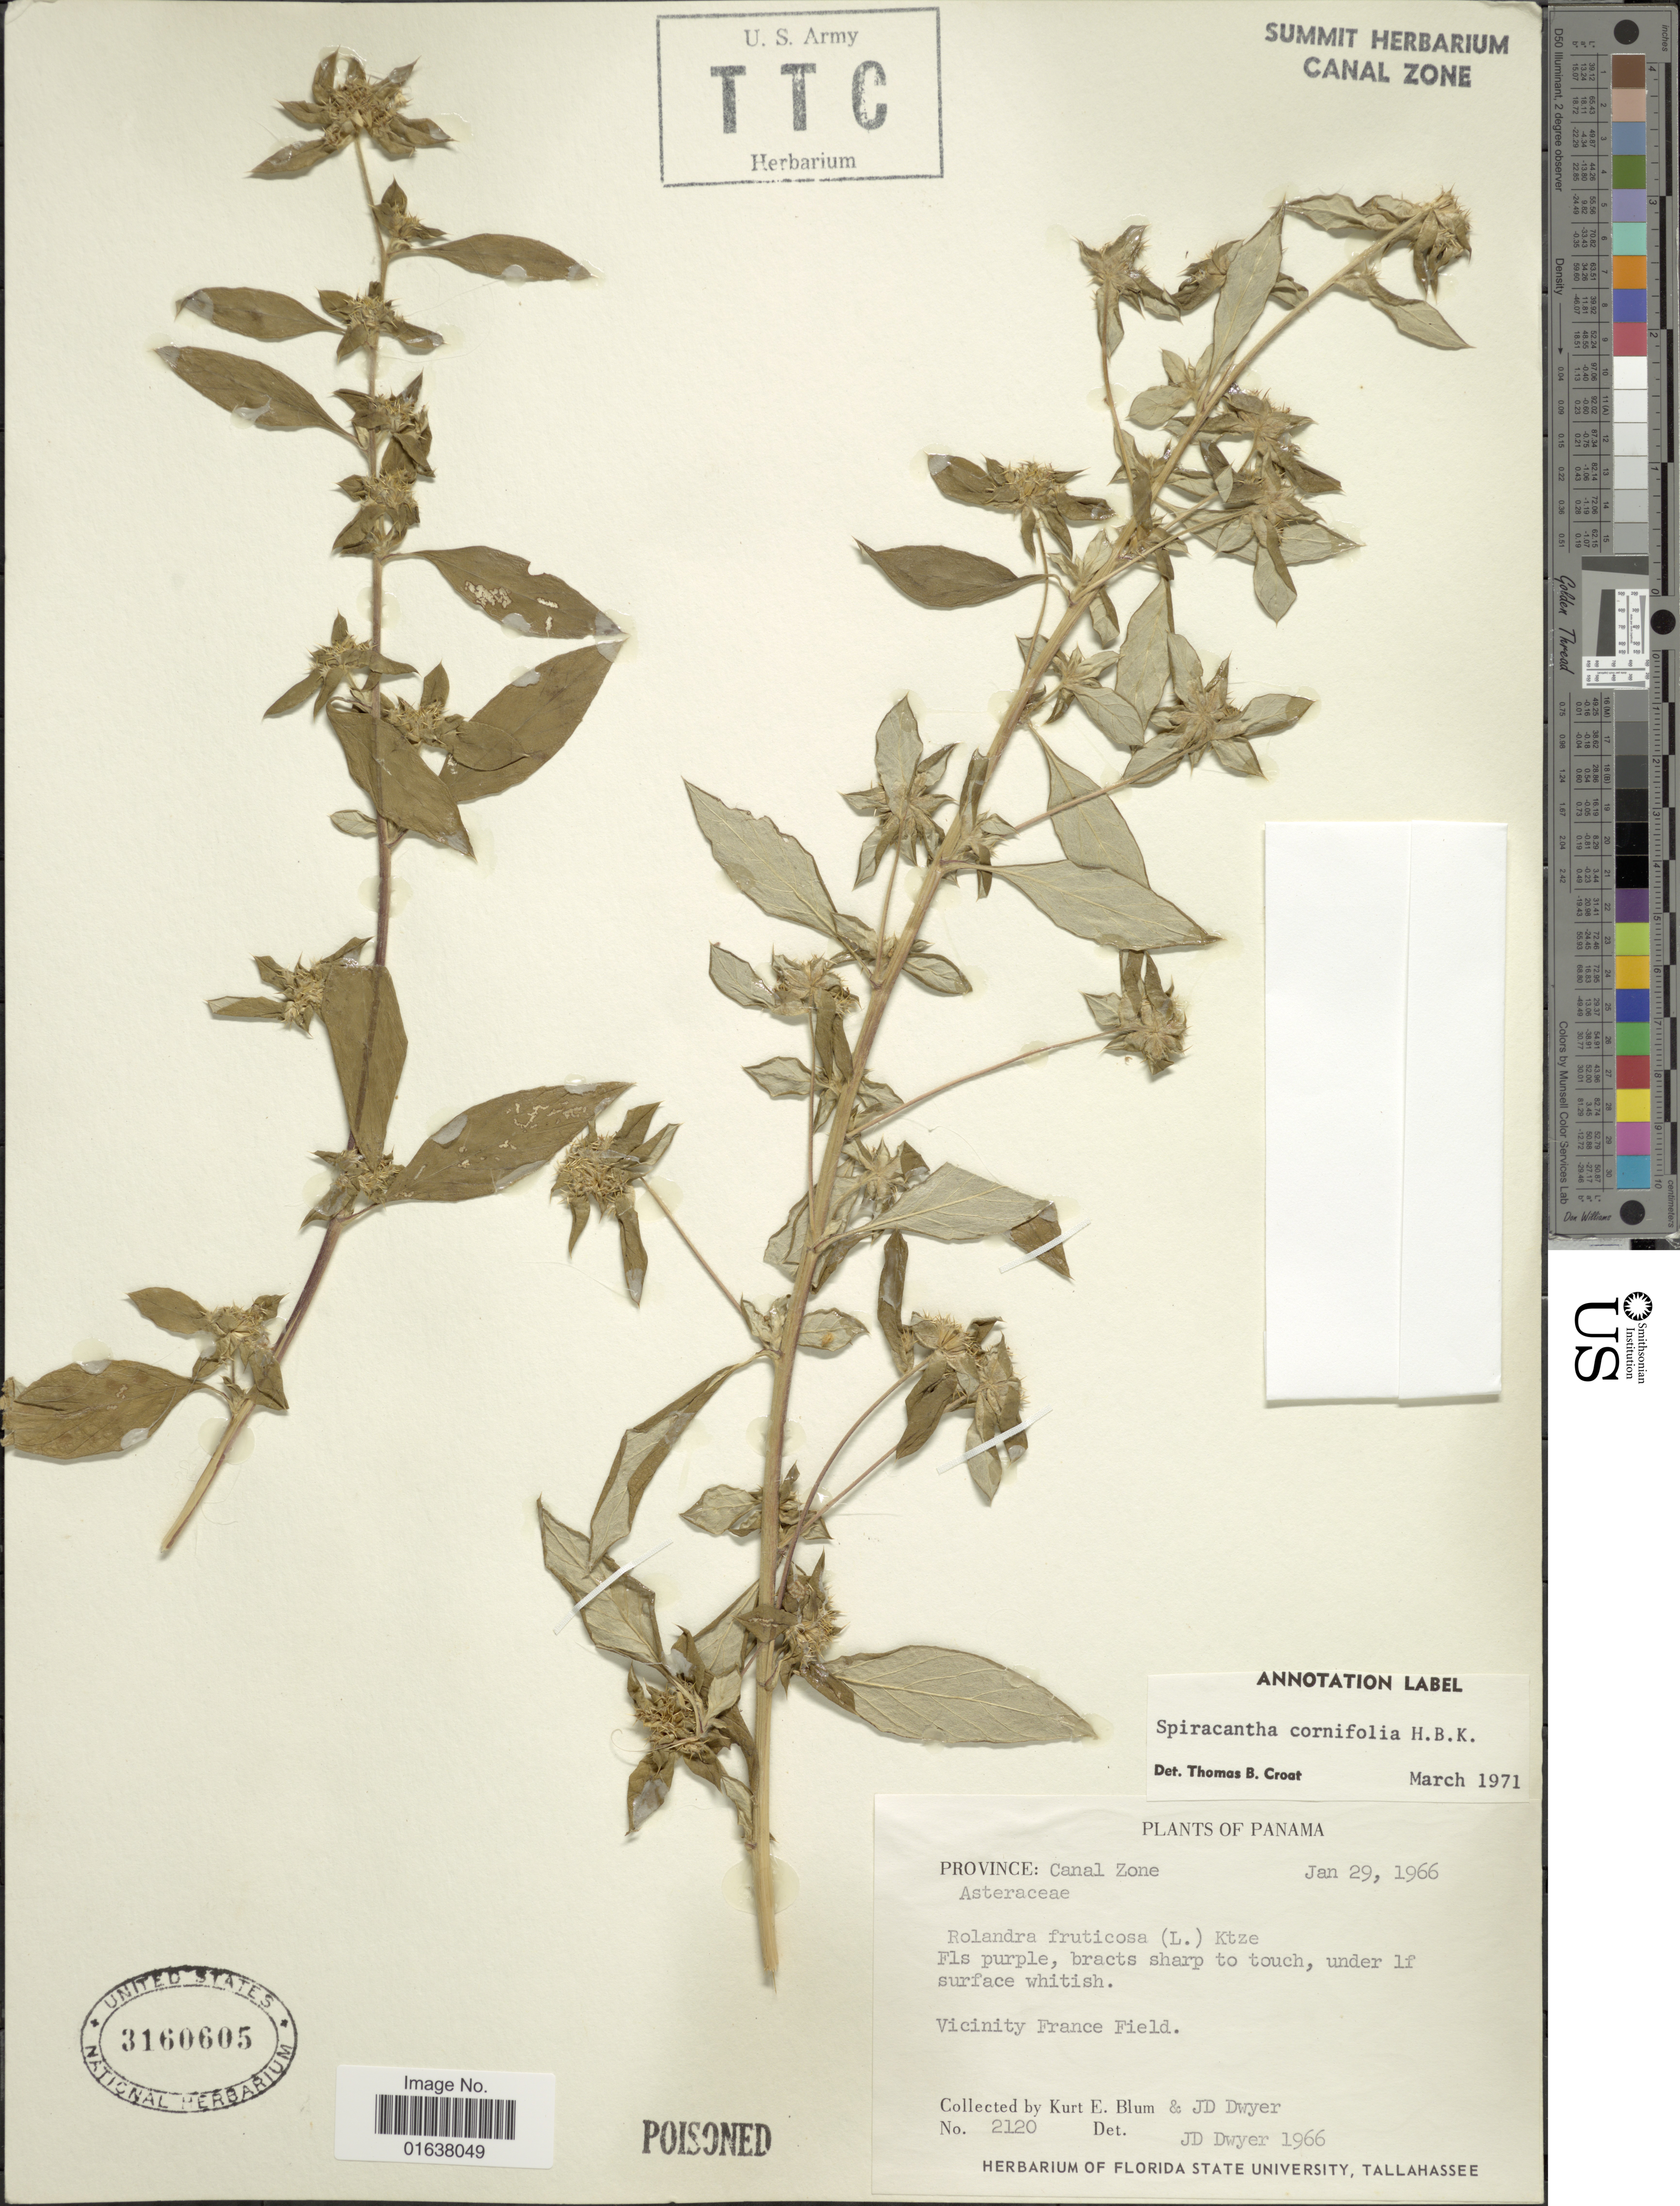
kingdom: Plantae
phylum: Tracheophyta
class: Magnoliopsida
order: Asterales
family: Asteraceae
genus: Spiracantha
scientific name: Spiracantha cornifolia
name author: Kunth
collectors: K. E. Blum & J. D. Dwyer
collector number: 2120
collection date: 1966-01-29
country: Panama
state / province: Colón / Panamá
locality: Province: Canal Zone, Vicinity France Field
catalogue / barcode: US 3160605